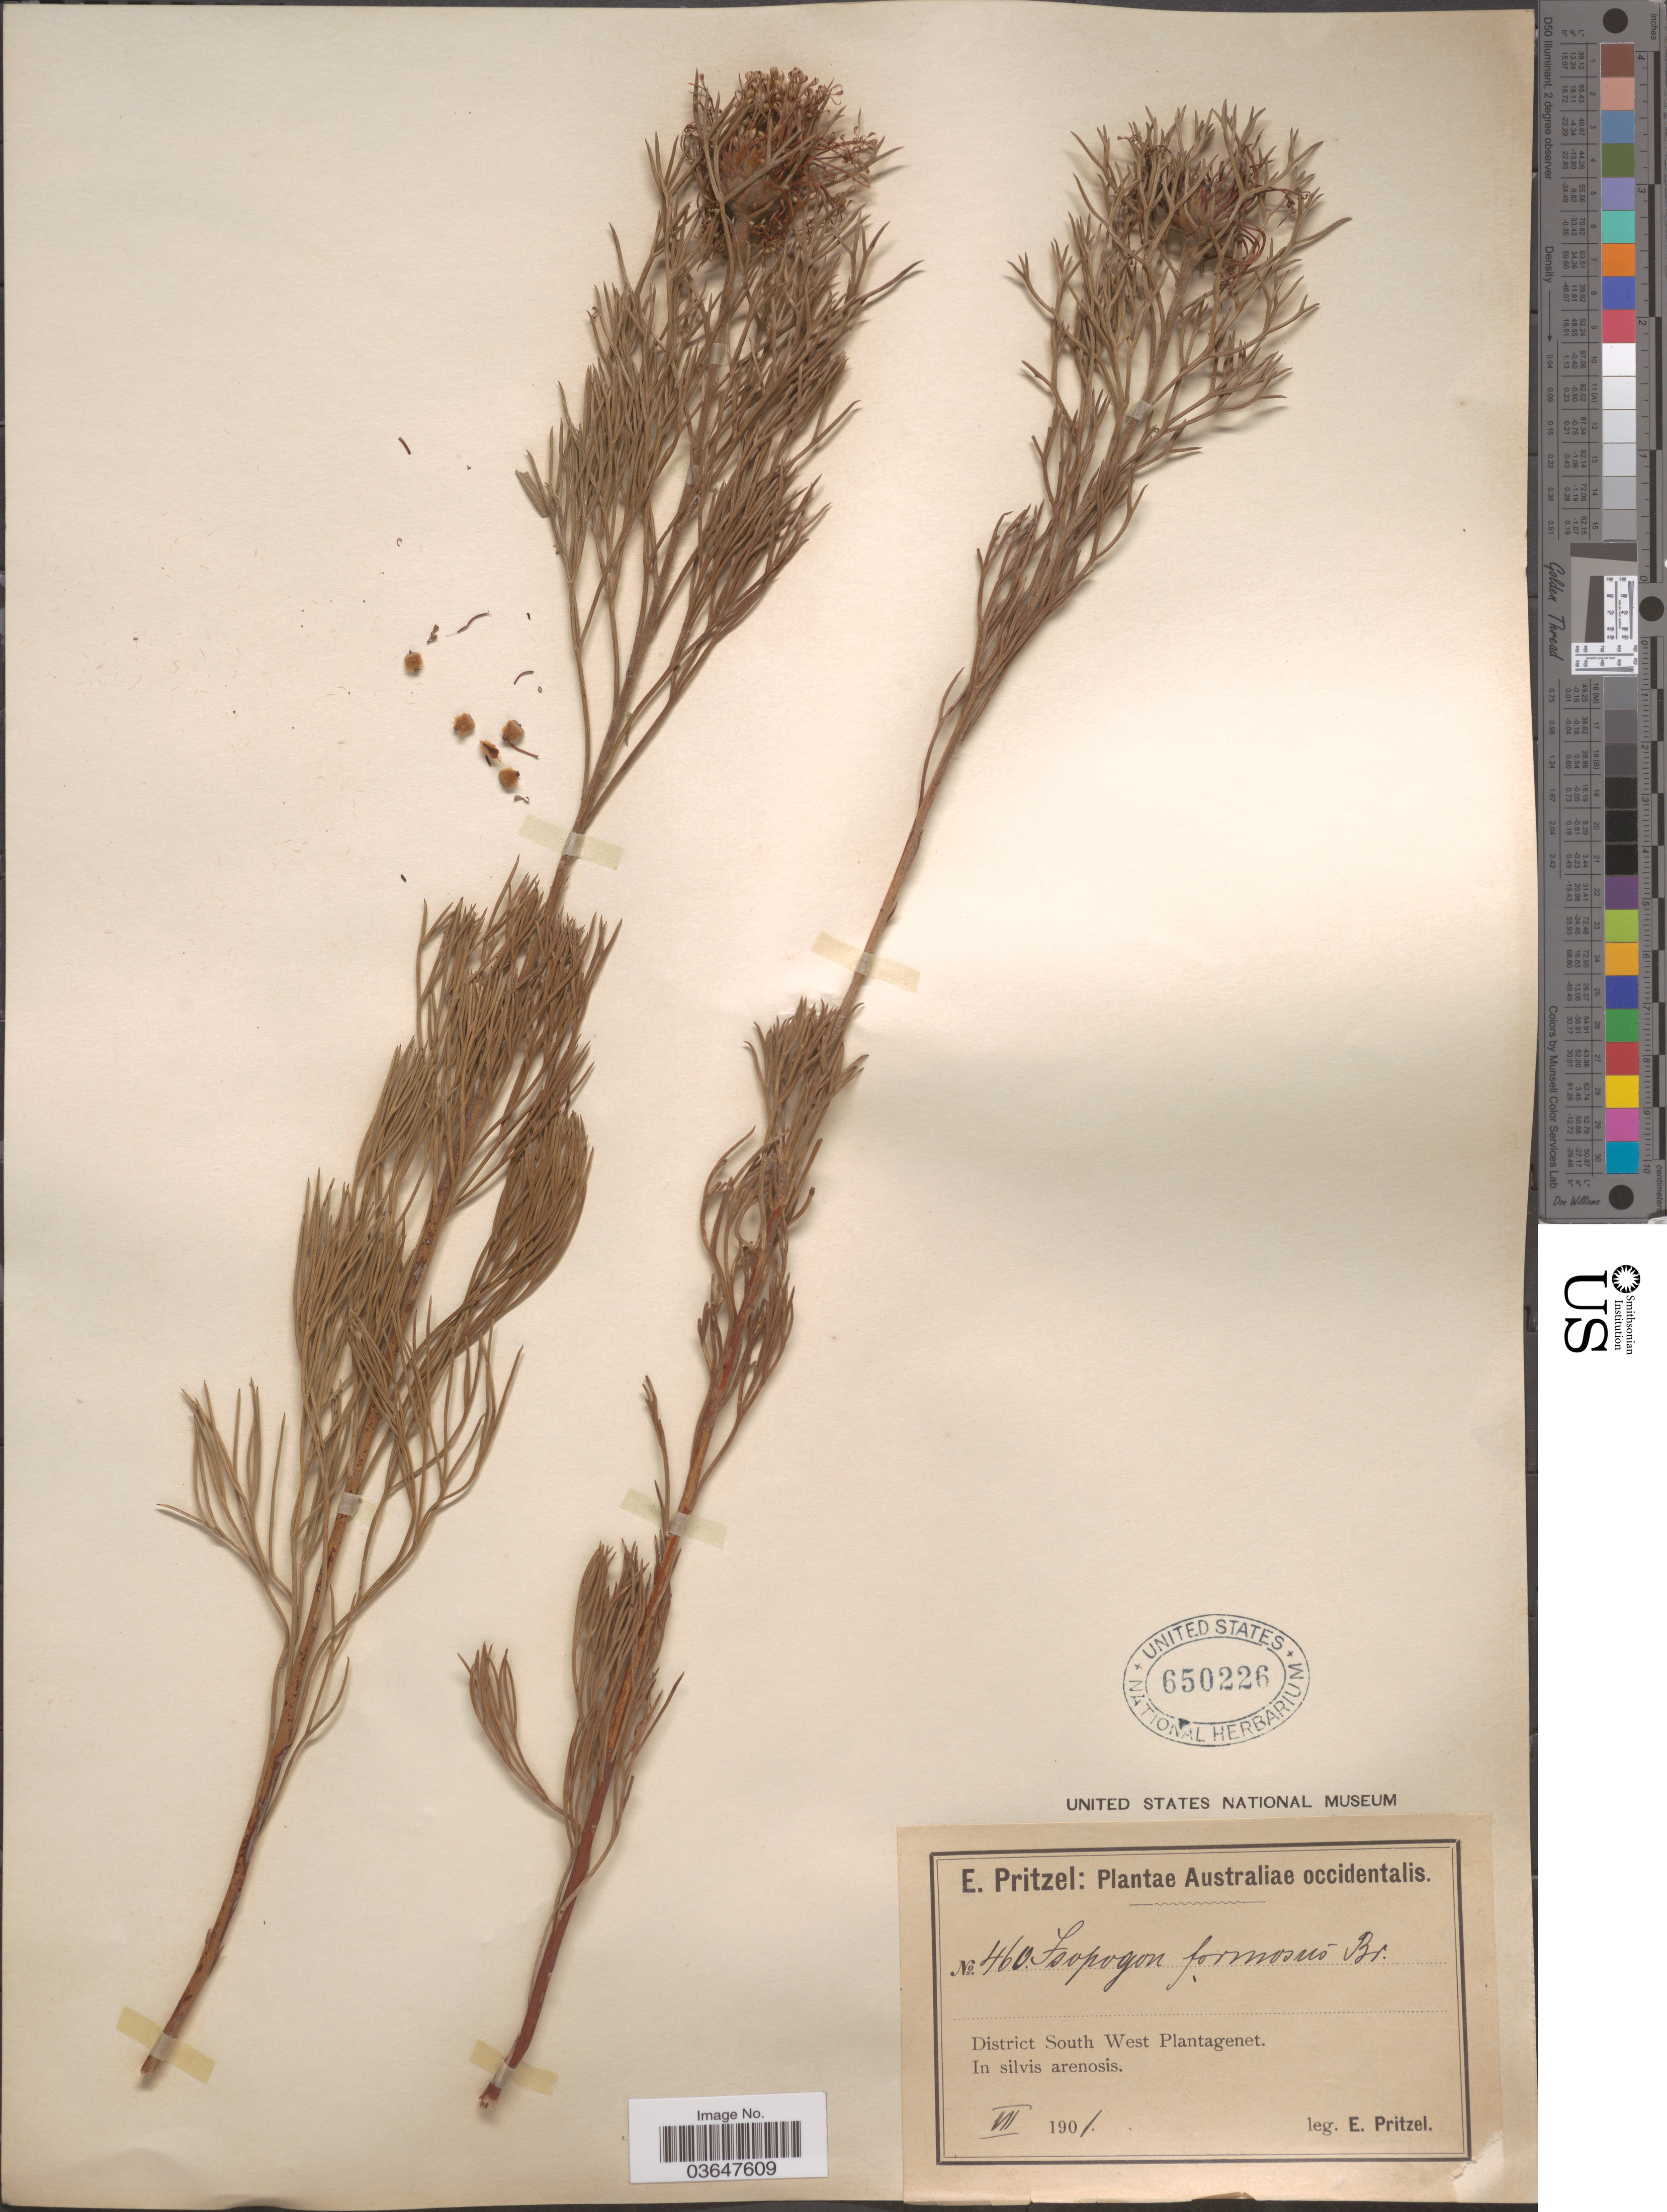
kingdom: Plantae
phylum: Tracheophyta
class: Magnoliopsida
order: Proteales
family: Proteaceae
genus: Isopogon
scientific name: Isopogon formosus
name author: R. Br.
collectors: E. G. Pritzel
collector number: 460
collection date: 1901-07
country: Australia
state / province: Western Australia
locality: Australiae occidentalis. District South West Plantagenet. In silvis arenosis.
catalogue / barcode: US 650226